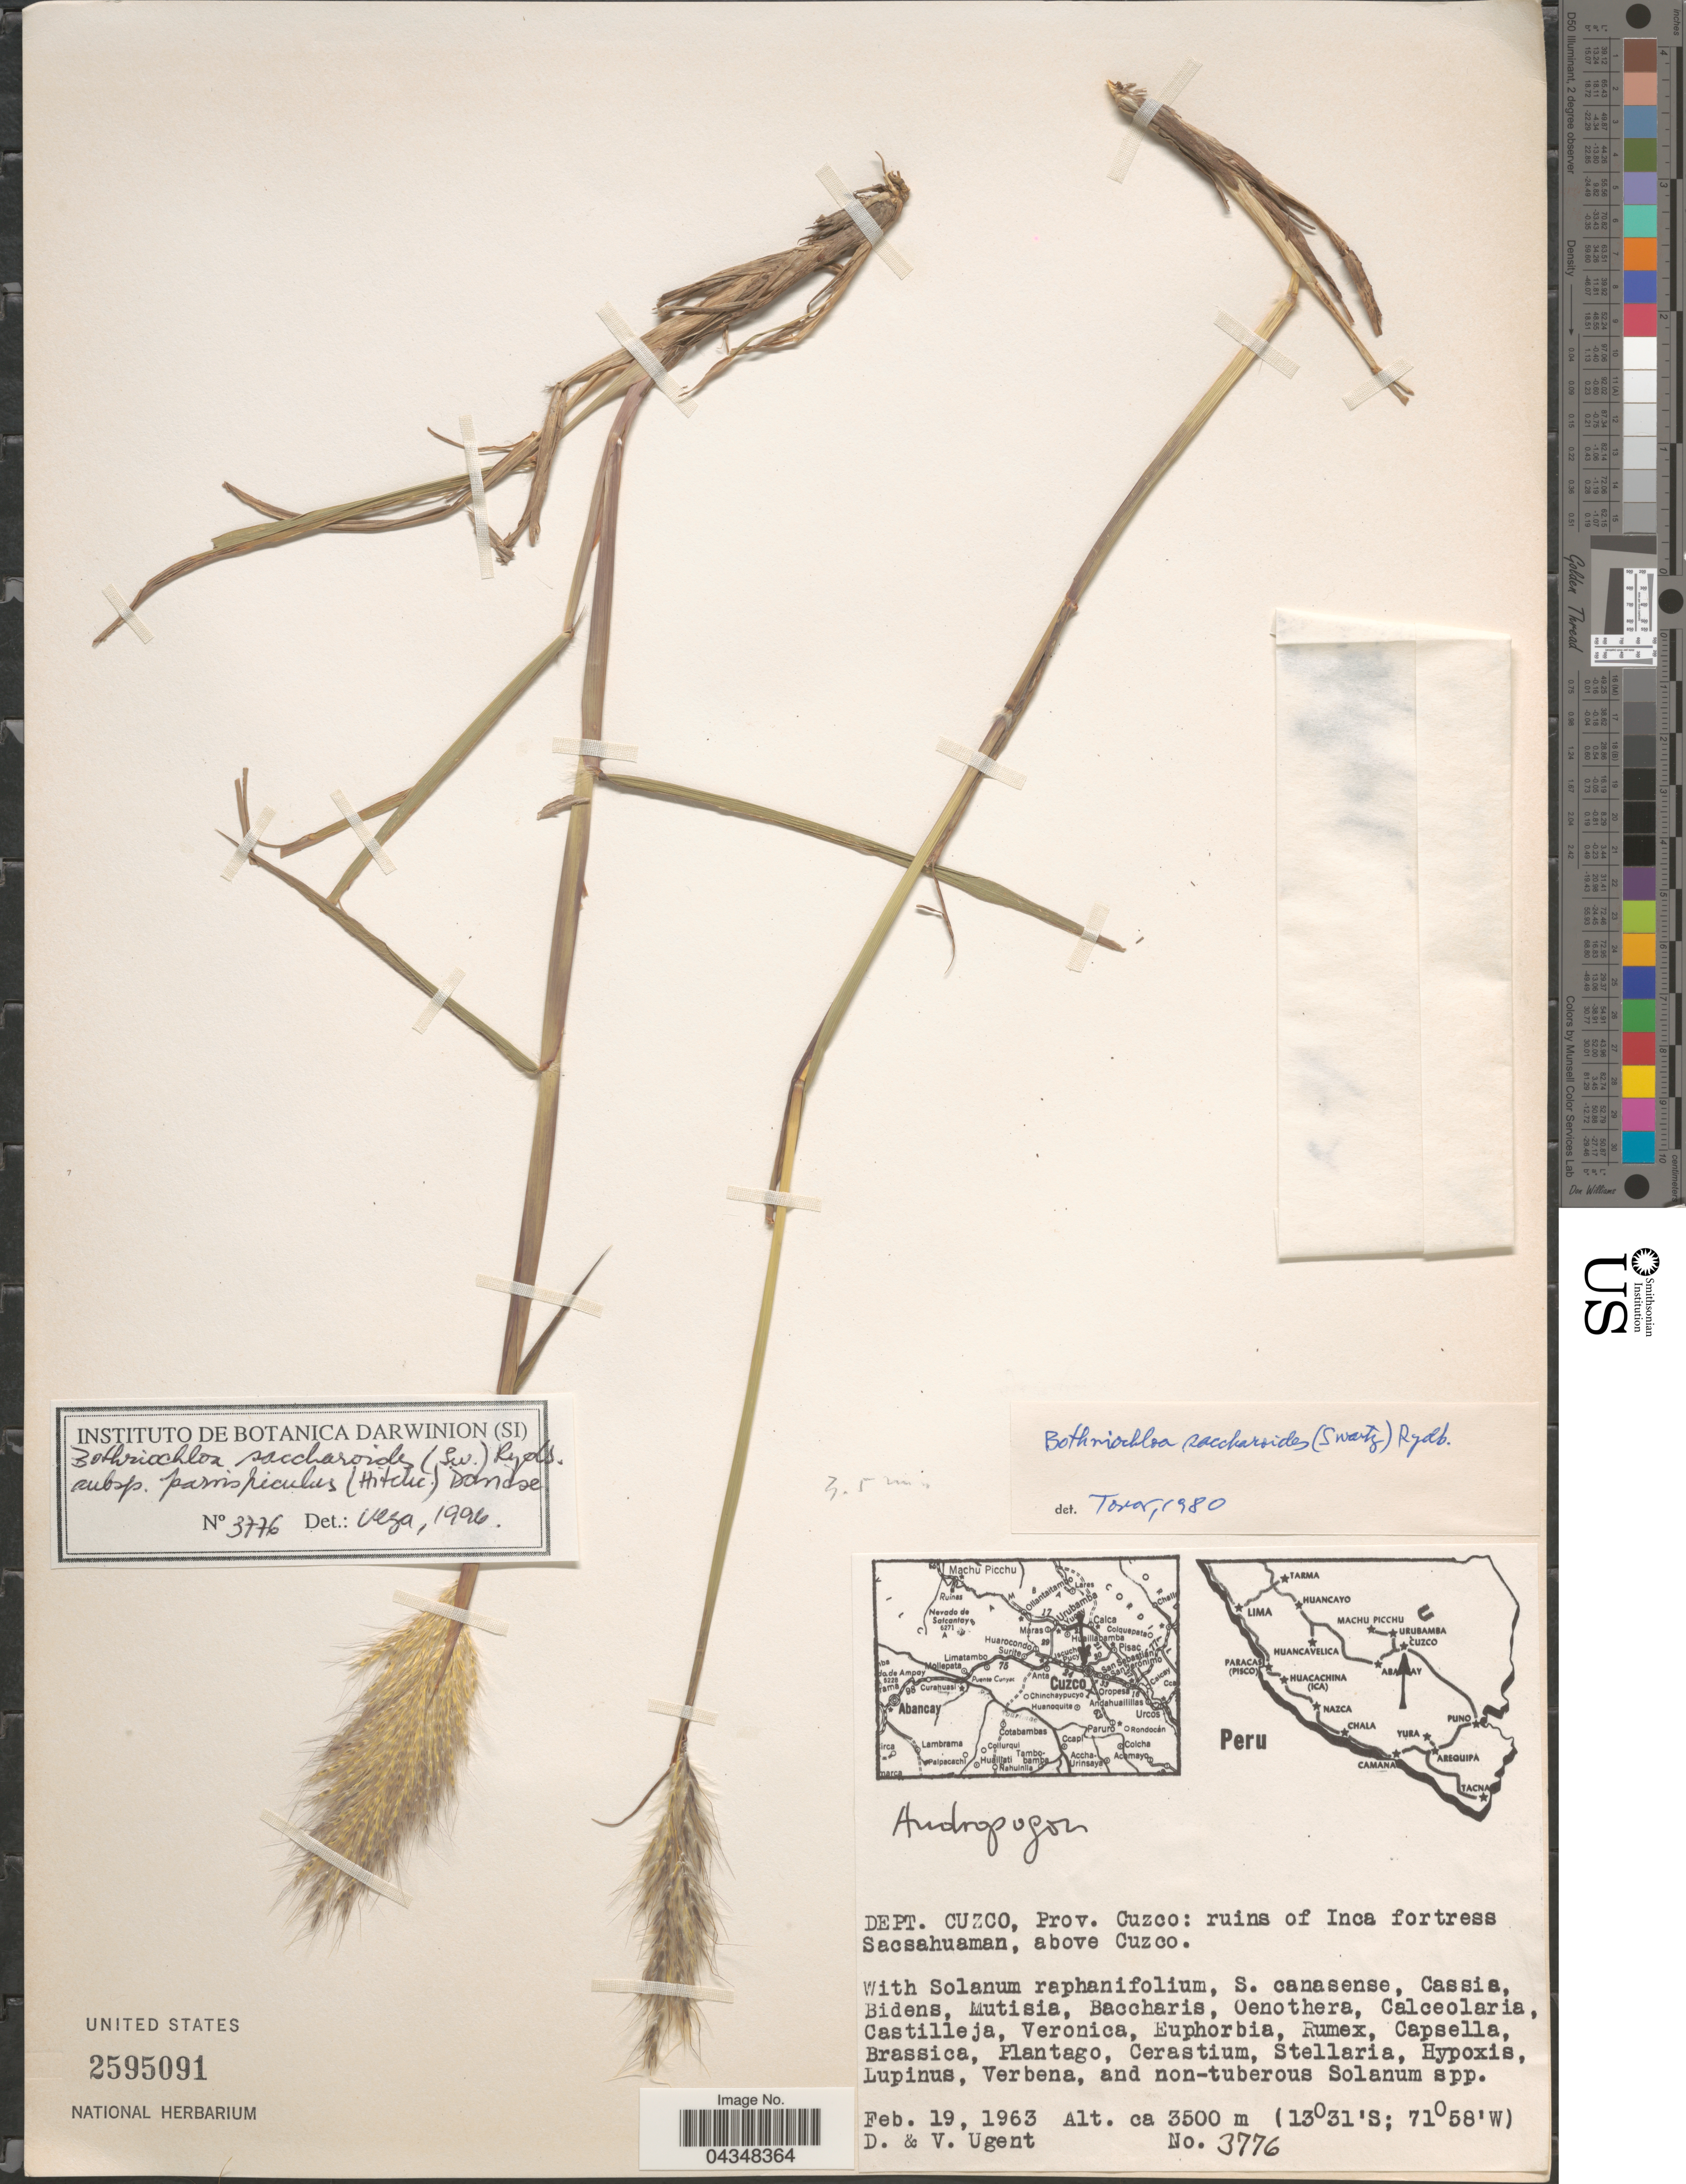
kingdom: Plantae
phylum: Tracheophyta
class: Liliopsida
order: Poales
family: Poaceae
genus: Bothriochloa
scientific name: Bothriochloa saccharoides var. parvispicula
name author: (Hitchc.) Tovar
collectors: D. Ugent & V. Ugent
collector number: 3776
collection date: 1963-02-19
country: Peru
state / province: Cusco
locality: Dept. Cuzco, Prov. Cuzco: ruins of Inca fortress Sacsahuaman, above Cuzco.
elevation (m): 3500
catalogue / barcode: US 2595091